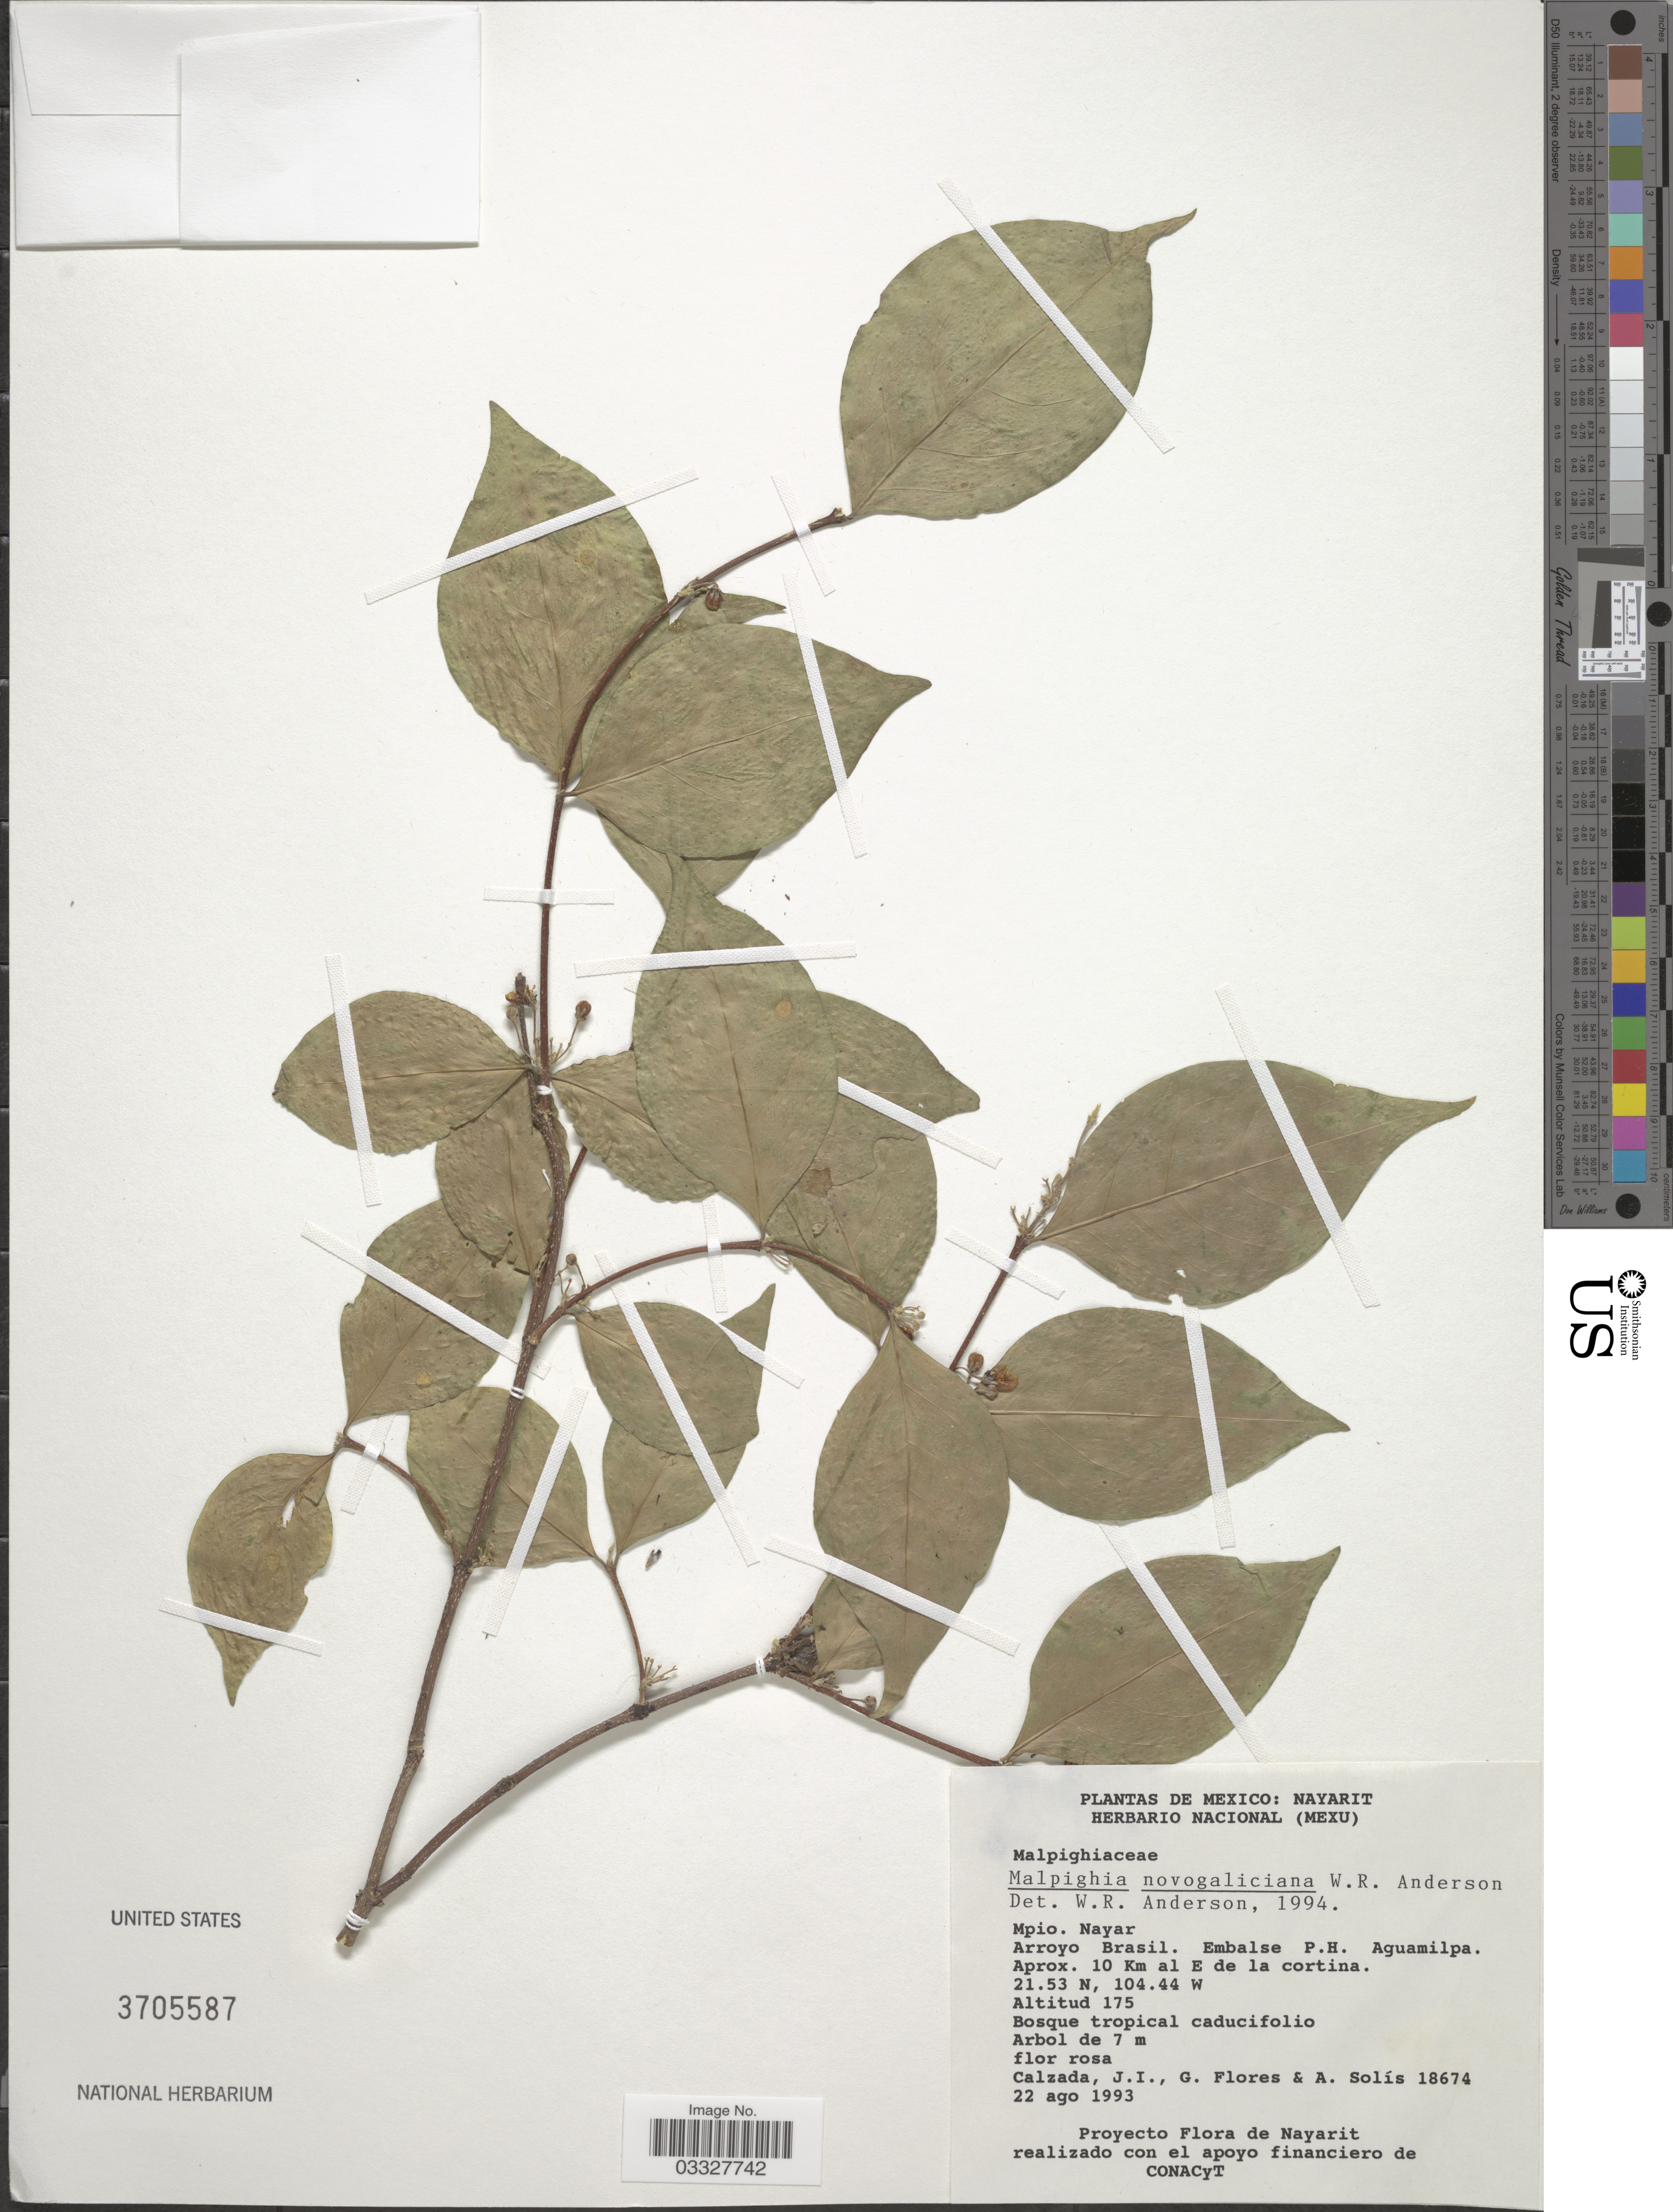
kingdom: Plantae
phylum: Tracheophyta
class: Magnoliopsida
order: Malpighiales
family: Malpighiaceae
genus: Malpighia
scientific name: Malpighia novogaliciana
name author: W.R. Anderson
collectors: J. I. Calzada, G. Flores F. & A. Solis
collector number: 18674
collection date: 1993-08-22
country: Mexico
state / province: Nayarit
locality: Mpio. Nayar. Arroyo Brasil. Embalse P.H. Aguamilpa. Aprox. 10 Km al E de la cortina.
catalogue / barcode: US 3705587